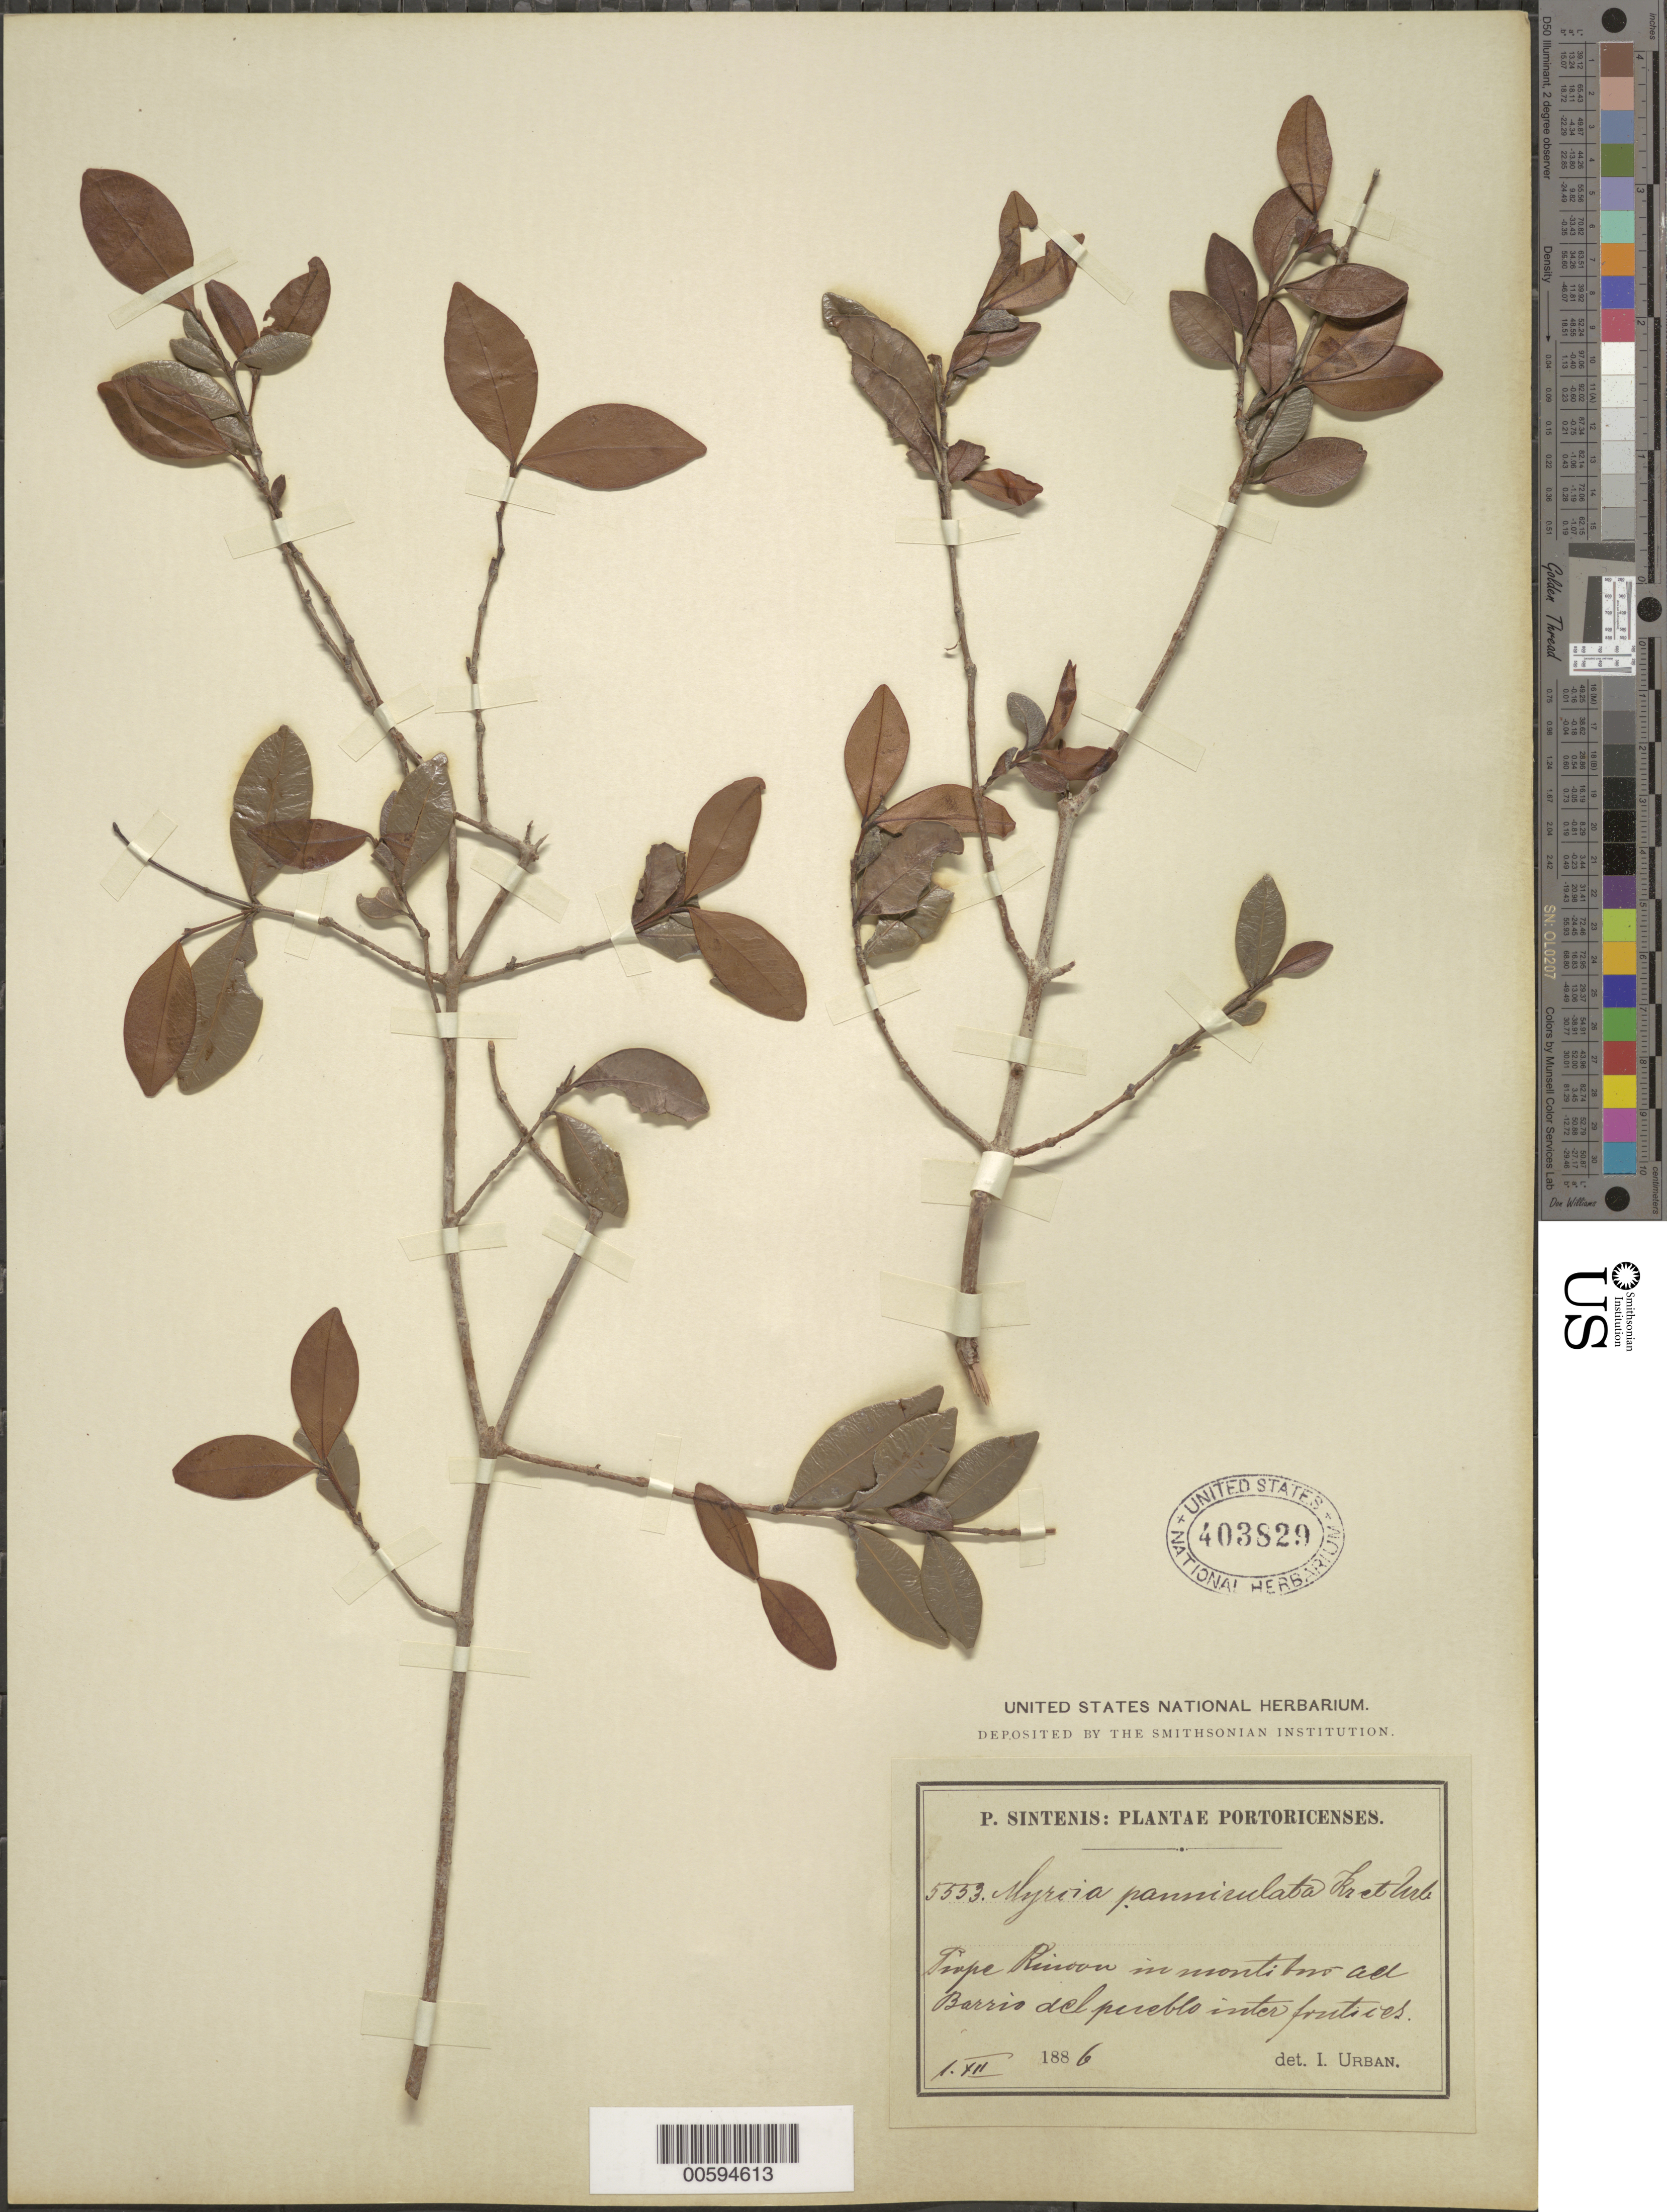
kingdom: Plantae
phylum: Tracheophyta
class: Magnoliopsida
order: Myrtales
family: Myrtaceae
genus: Myrcia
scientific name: Myrcia citrifolia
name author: (Aubl.) Urb.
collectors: P. Sintenis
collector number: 5553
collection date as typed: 01 Dec 1886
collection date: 1886-12-01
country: Puerto Rico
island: Greater Antilles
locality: Prope Rincon in montibus ad Barrio del pueblo inter frutices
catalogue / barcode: US 403829